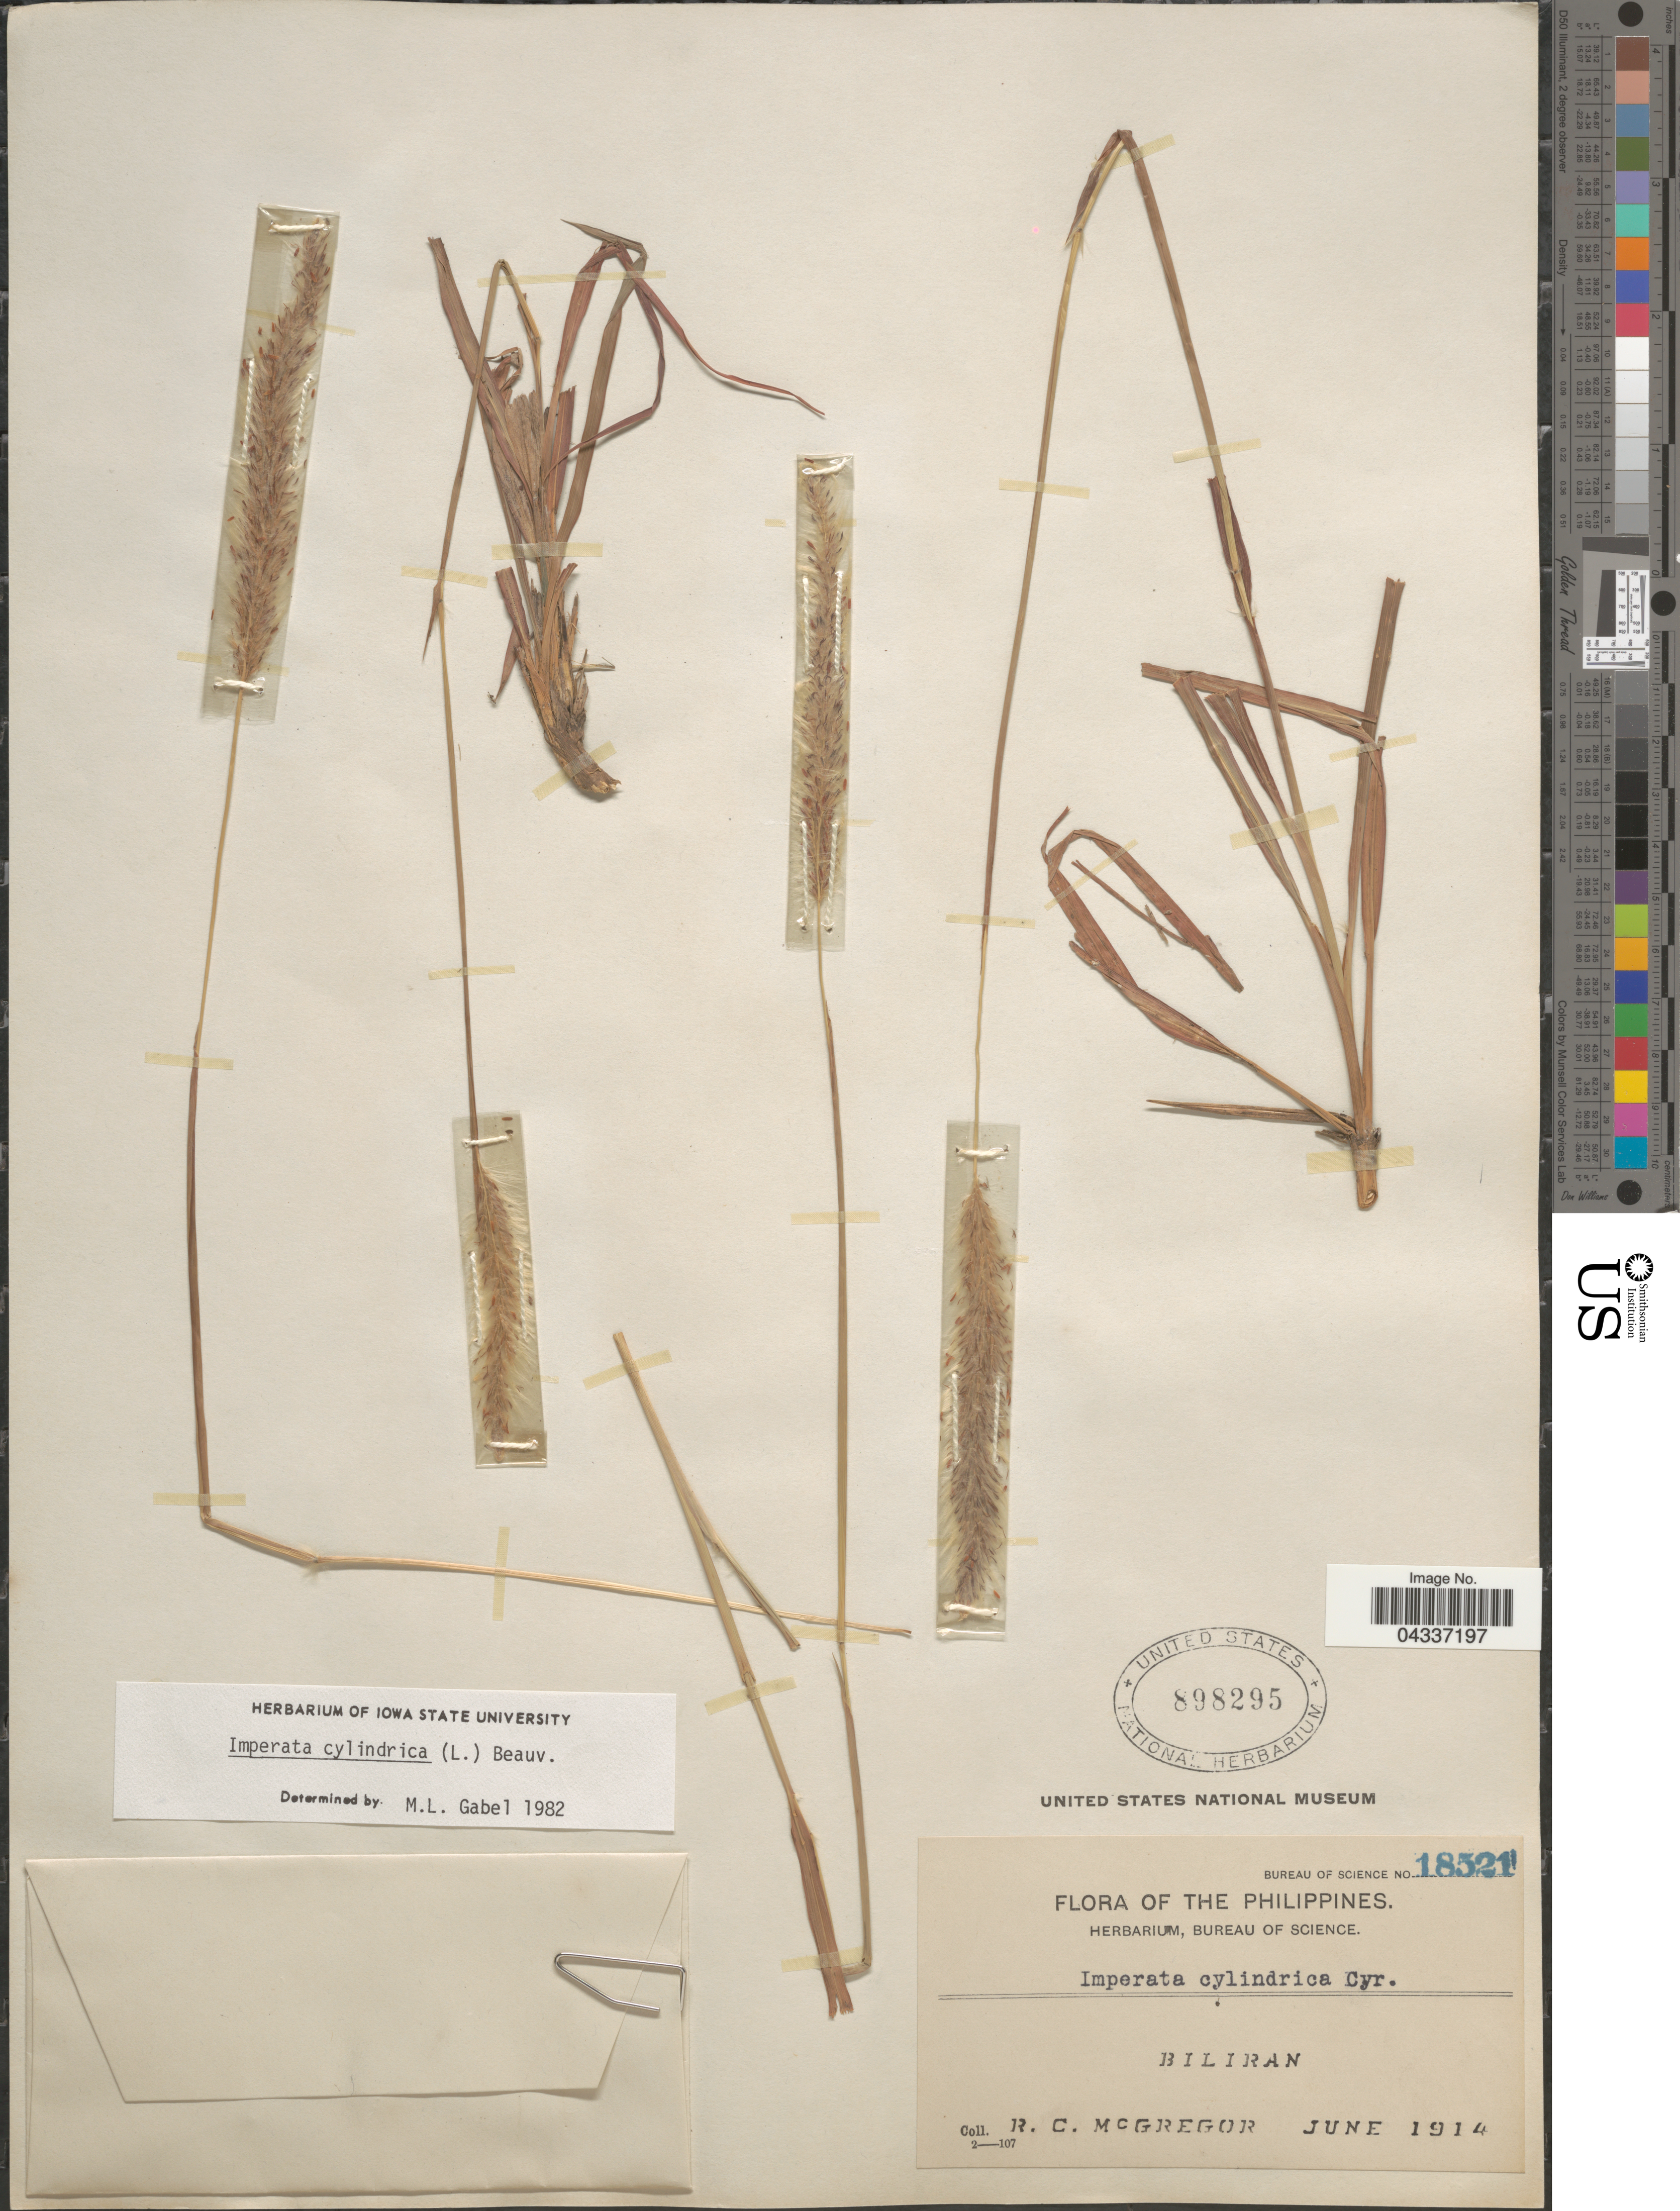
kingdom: Plantae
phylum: Tracheophyta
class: Liliopsida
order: Poales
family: Poaceae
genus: Imperata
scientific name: Imperata cylindrica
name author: (L.) P. Beauv.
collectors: R. C. McGregor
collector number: Bureau of Science 18521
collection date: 1914-06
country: Philippines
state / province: Eastern Visayas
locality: Biliran.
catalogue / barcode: US 898295